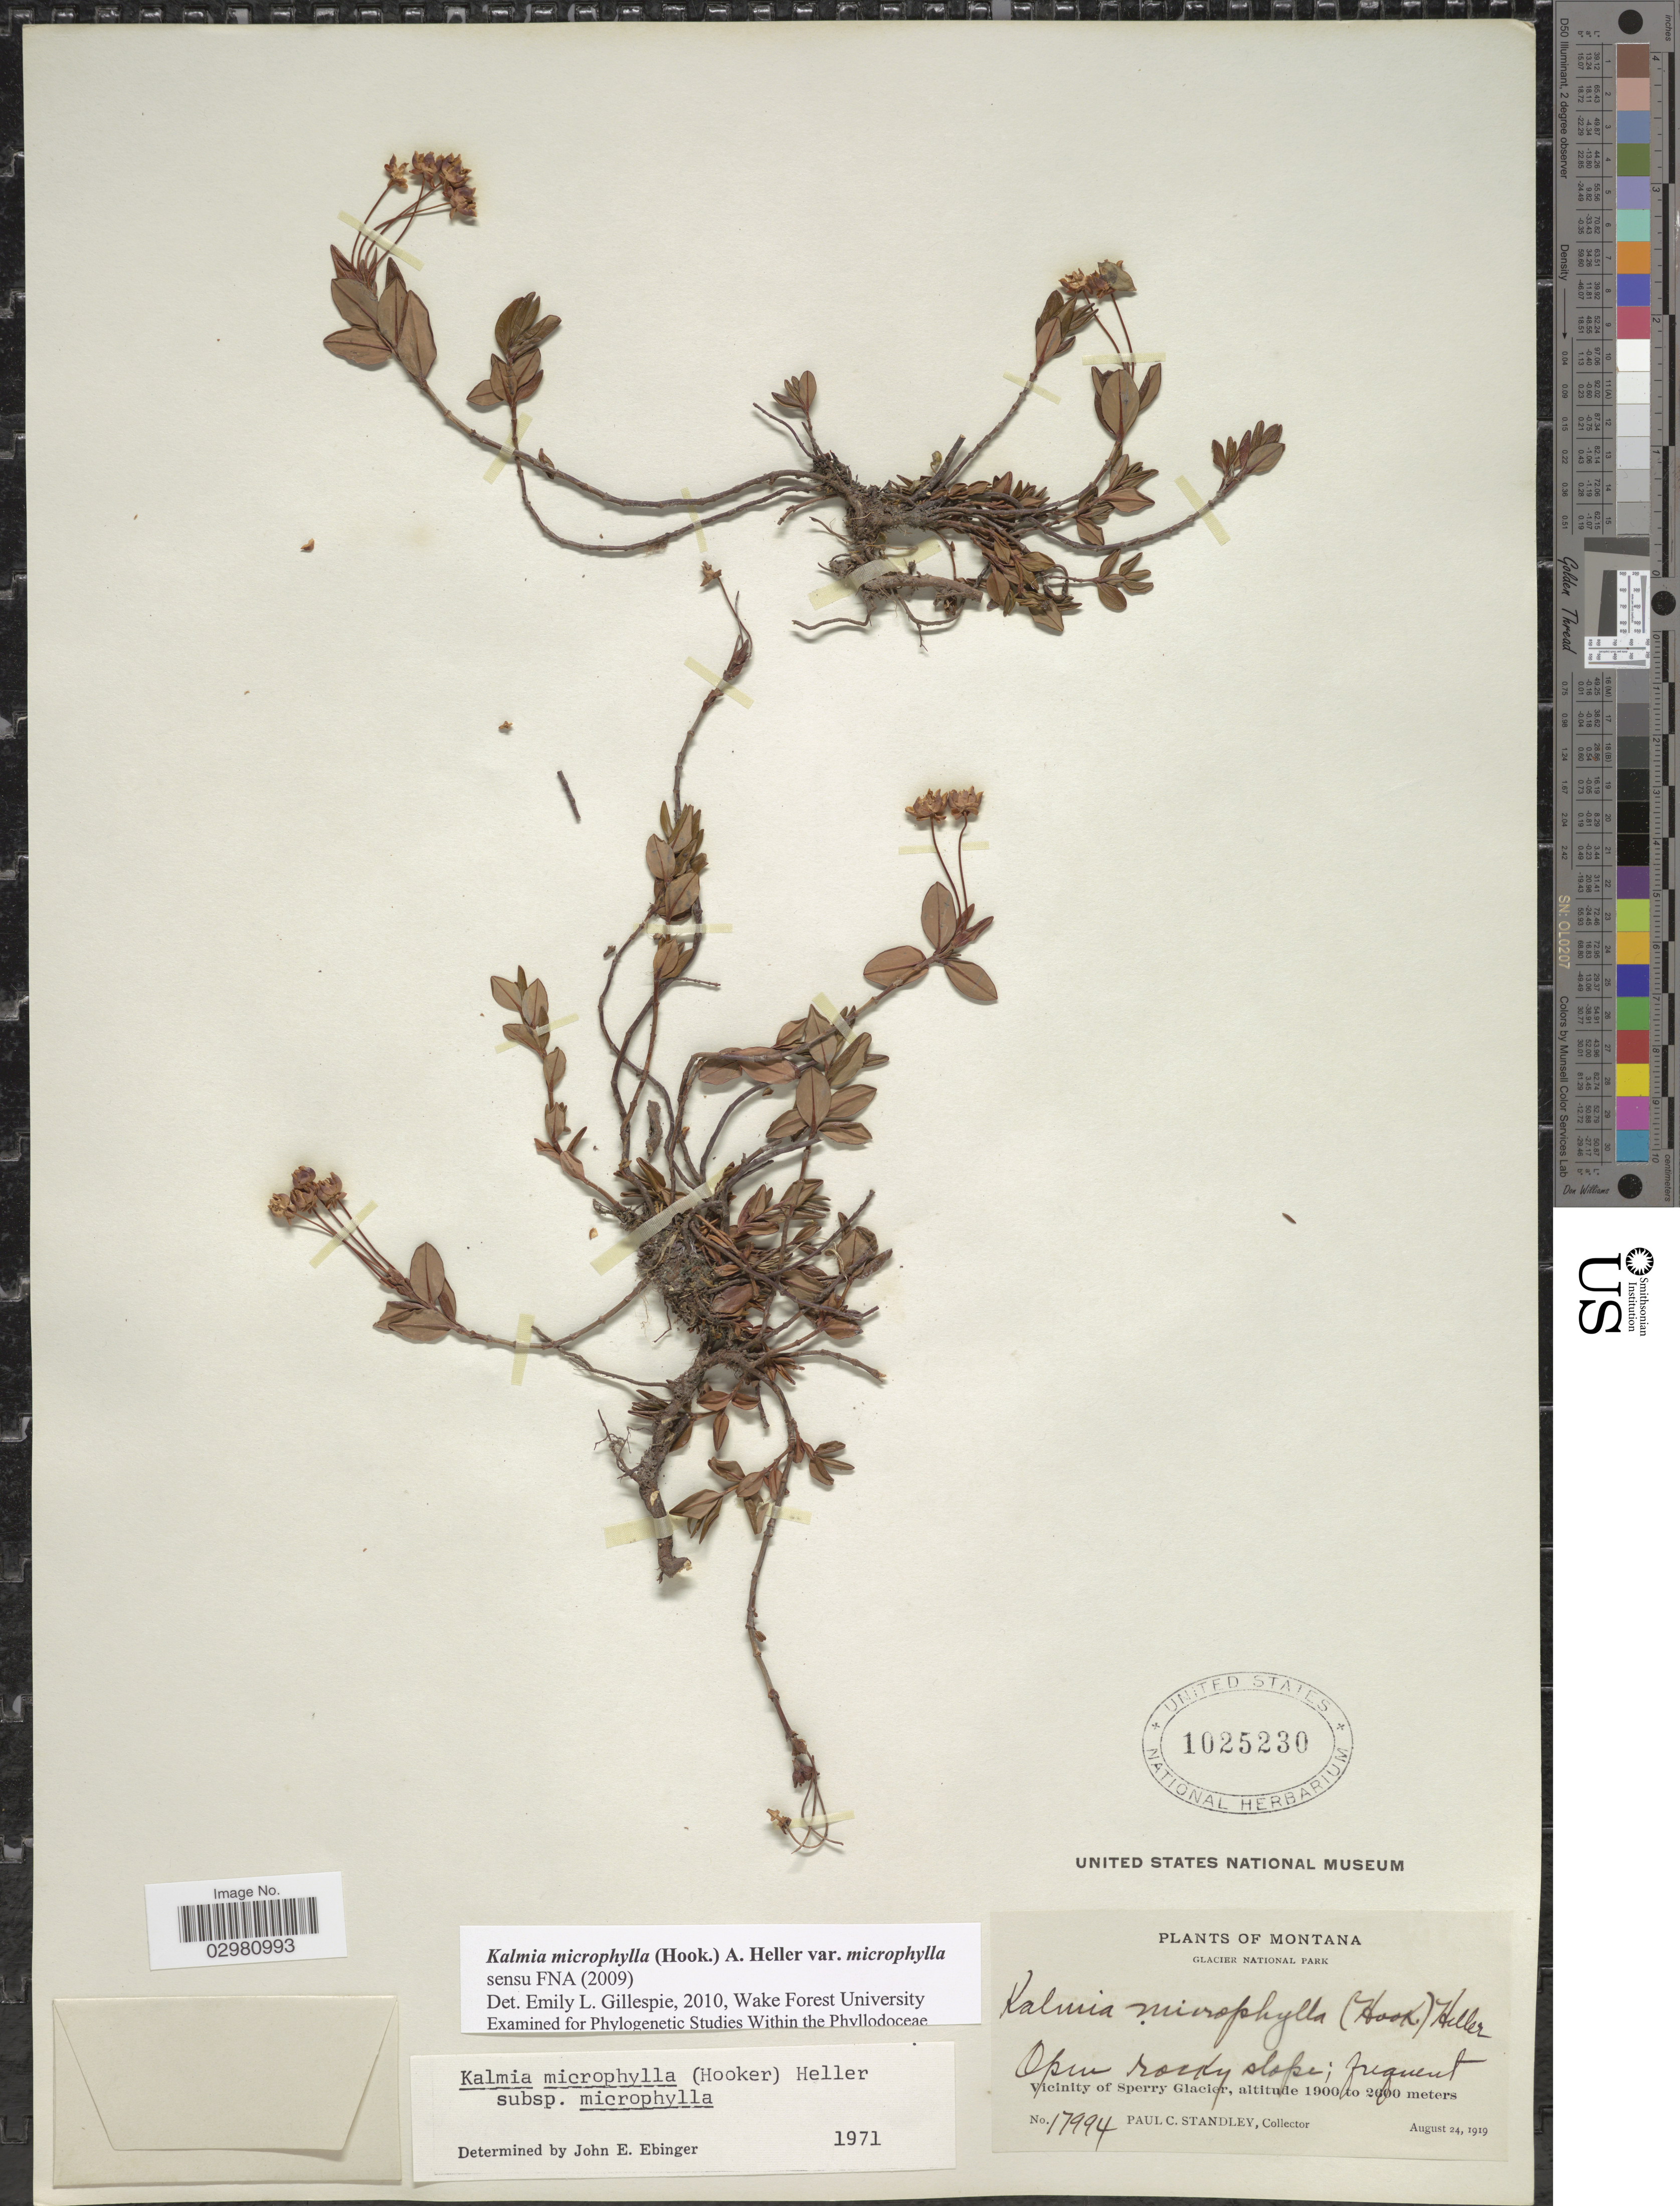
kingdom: Plantae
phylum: Tracheophyta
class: Magnoliopsida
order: Ericales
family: Ericaceae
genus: Kalmia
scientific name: Kalmia microphylla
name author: (Hook.) A. Heller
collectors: P. C. Standley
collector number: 17994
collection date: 1919-08-24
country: United States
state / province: Montana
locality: Glacier National Park. Vicinity of Sperry Glacier.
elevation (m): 1900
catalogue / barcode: US 1025230